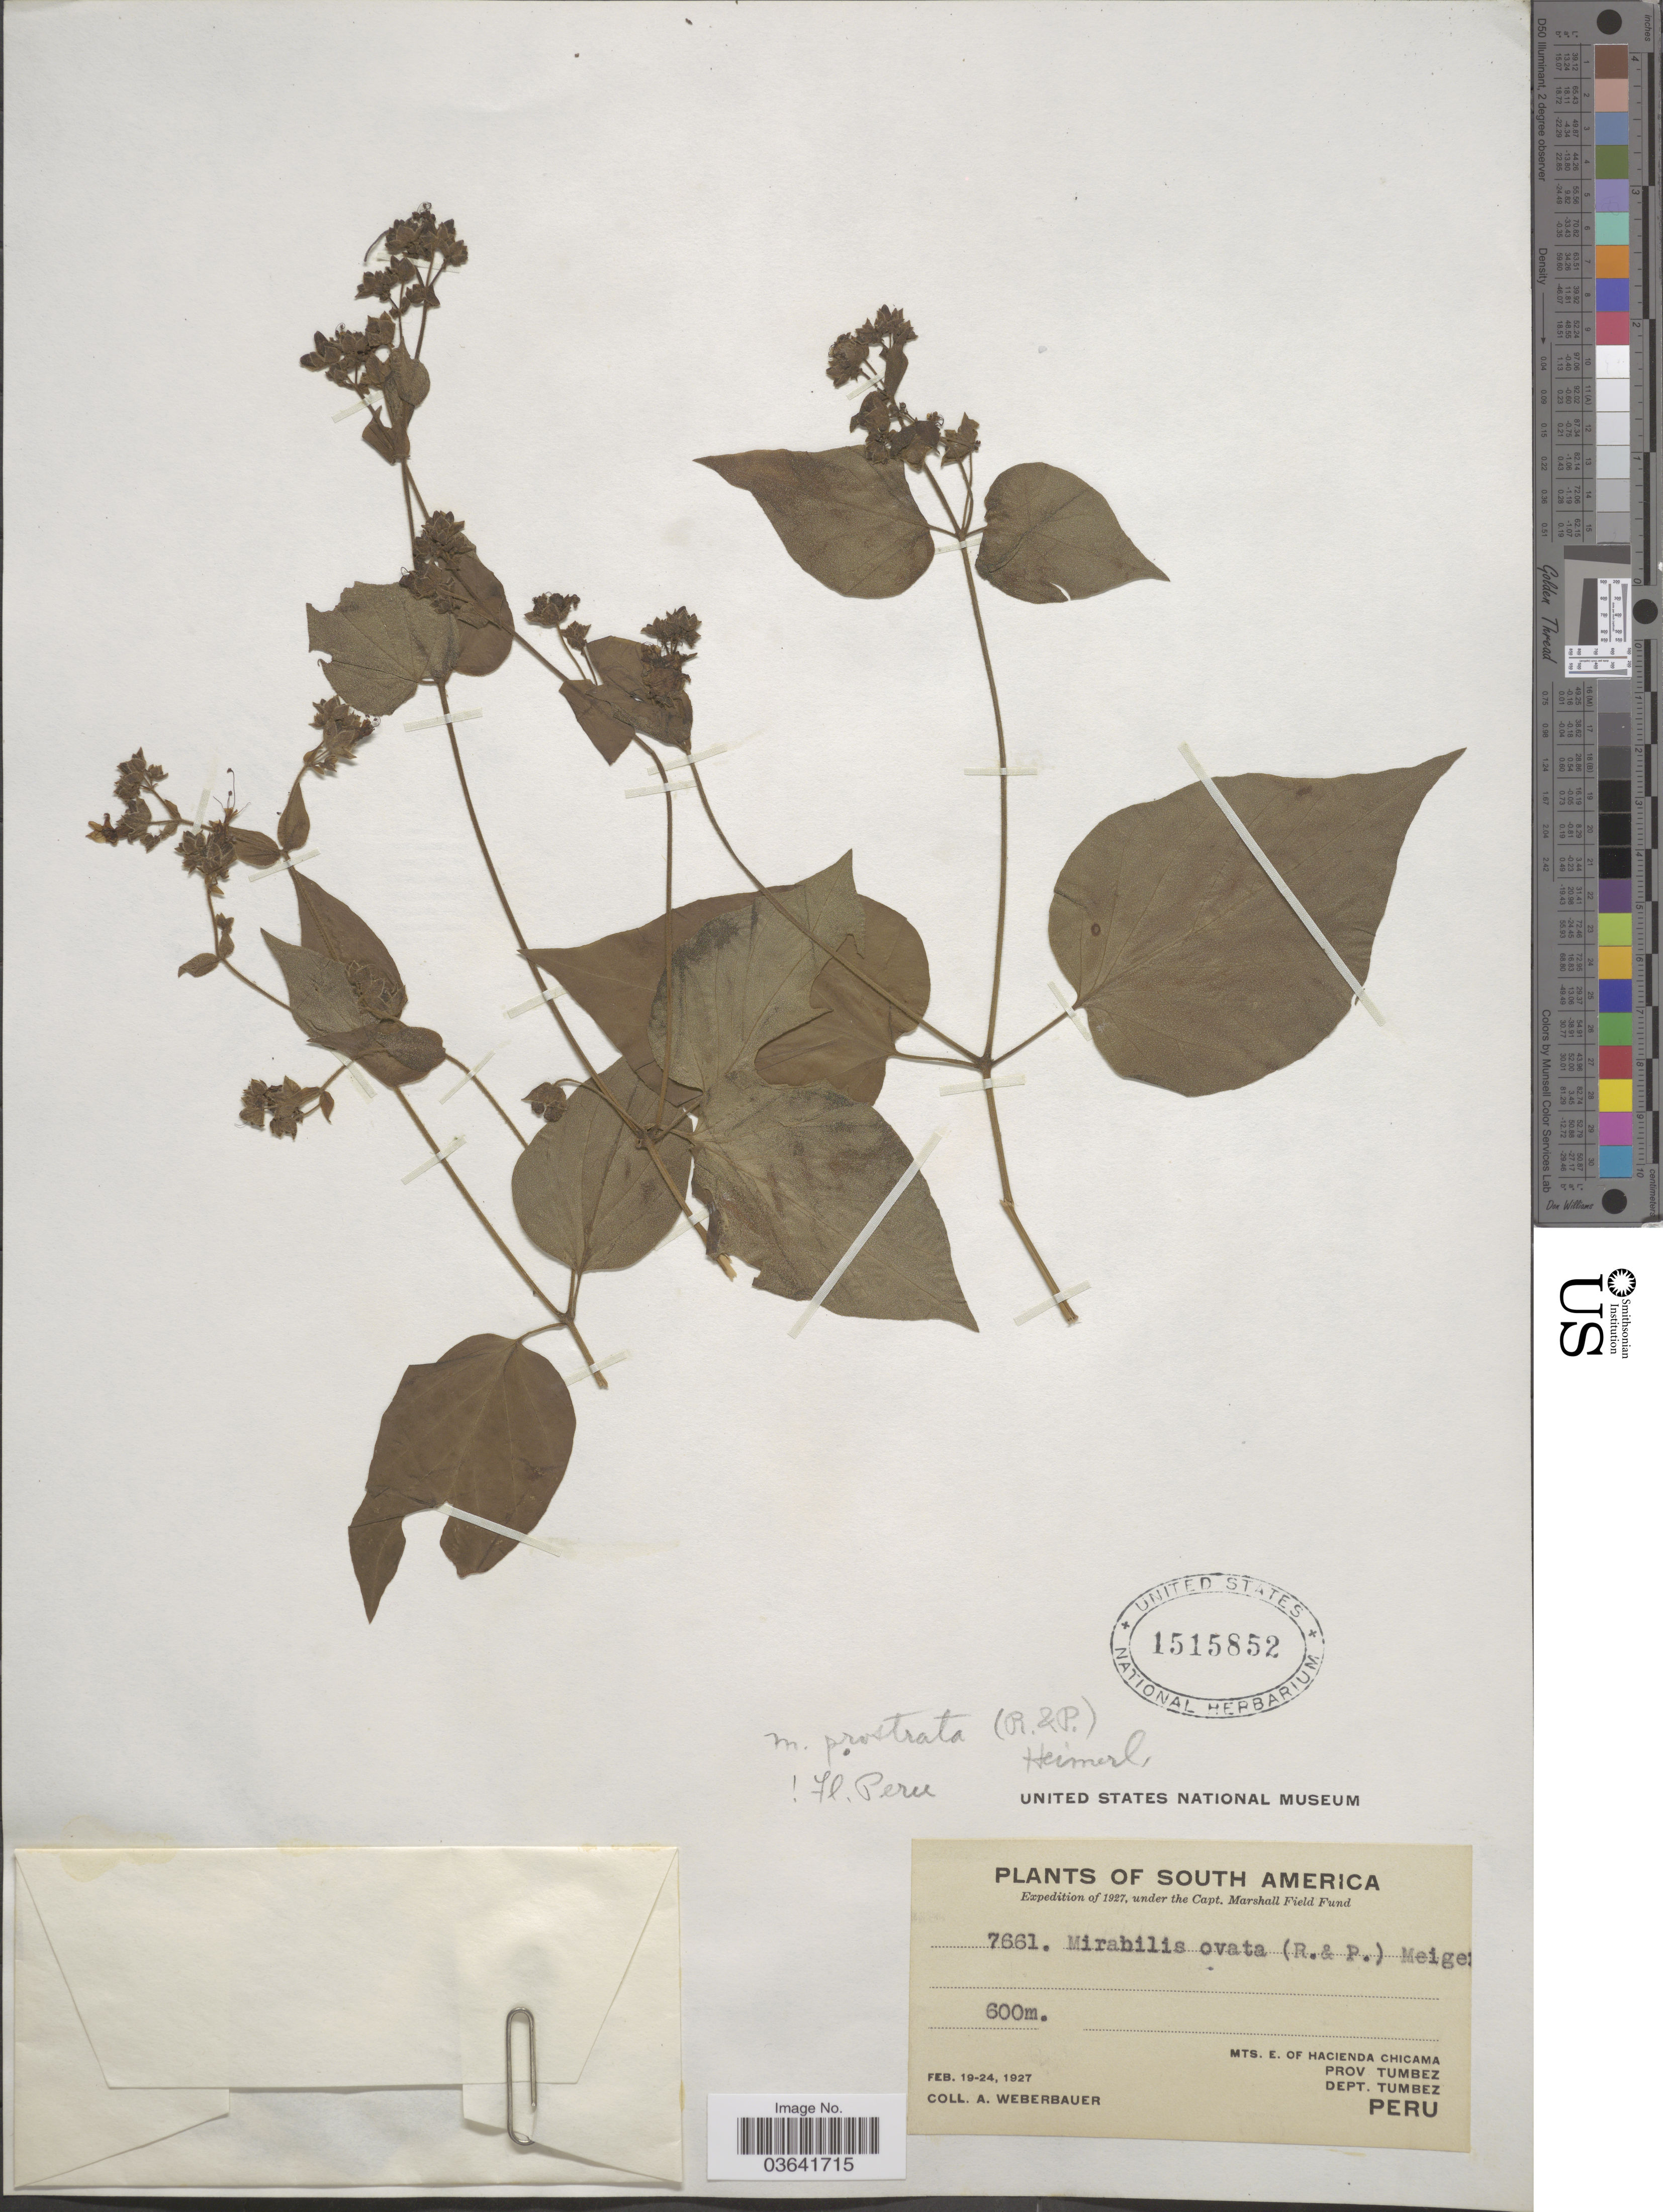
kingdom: Plantae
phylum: Tracheophyta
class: Magnoliopsida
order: Caryophyllales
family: Nyctaginaceae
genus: Mirabilis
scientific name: Mirabilis prostrata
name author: (Ruiz & Pav.) Heimerl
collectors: A. Weberbauer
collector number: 7661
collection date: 1927-02-19/1927-02-24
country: Peru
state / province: Tumbes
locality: Mts. E. of Hacienda Chicama, Dept. Tumbez.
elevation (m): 600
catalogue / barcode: US 1515852